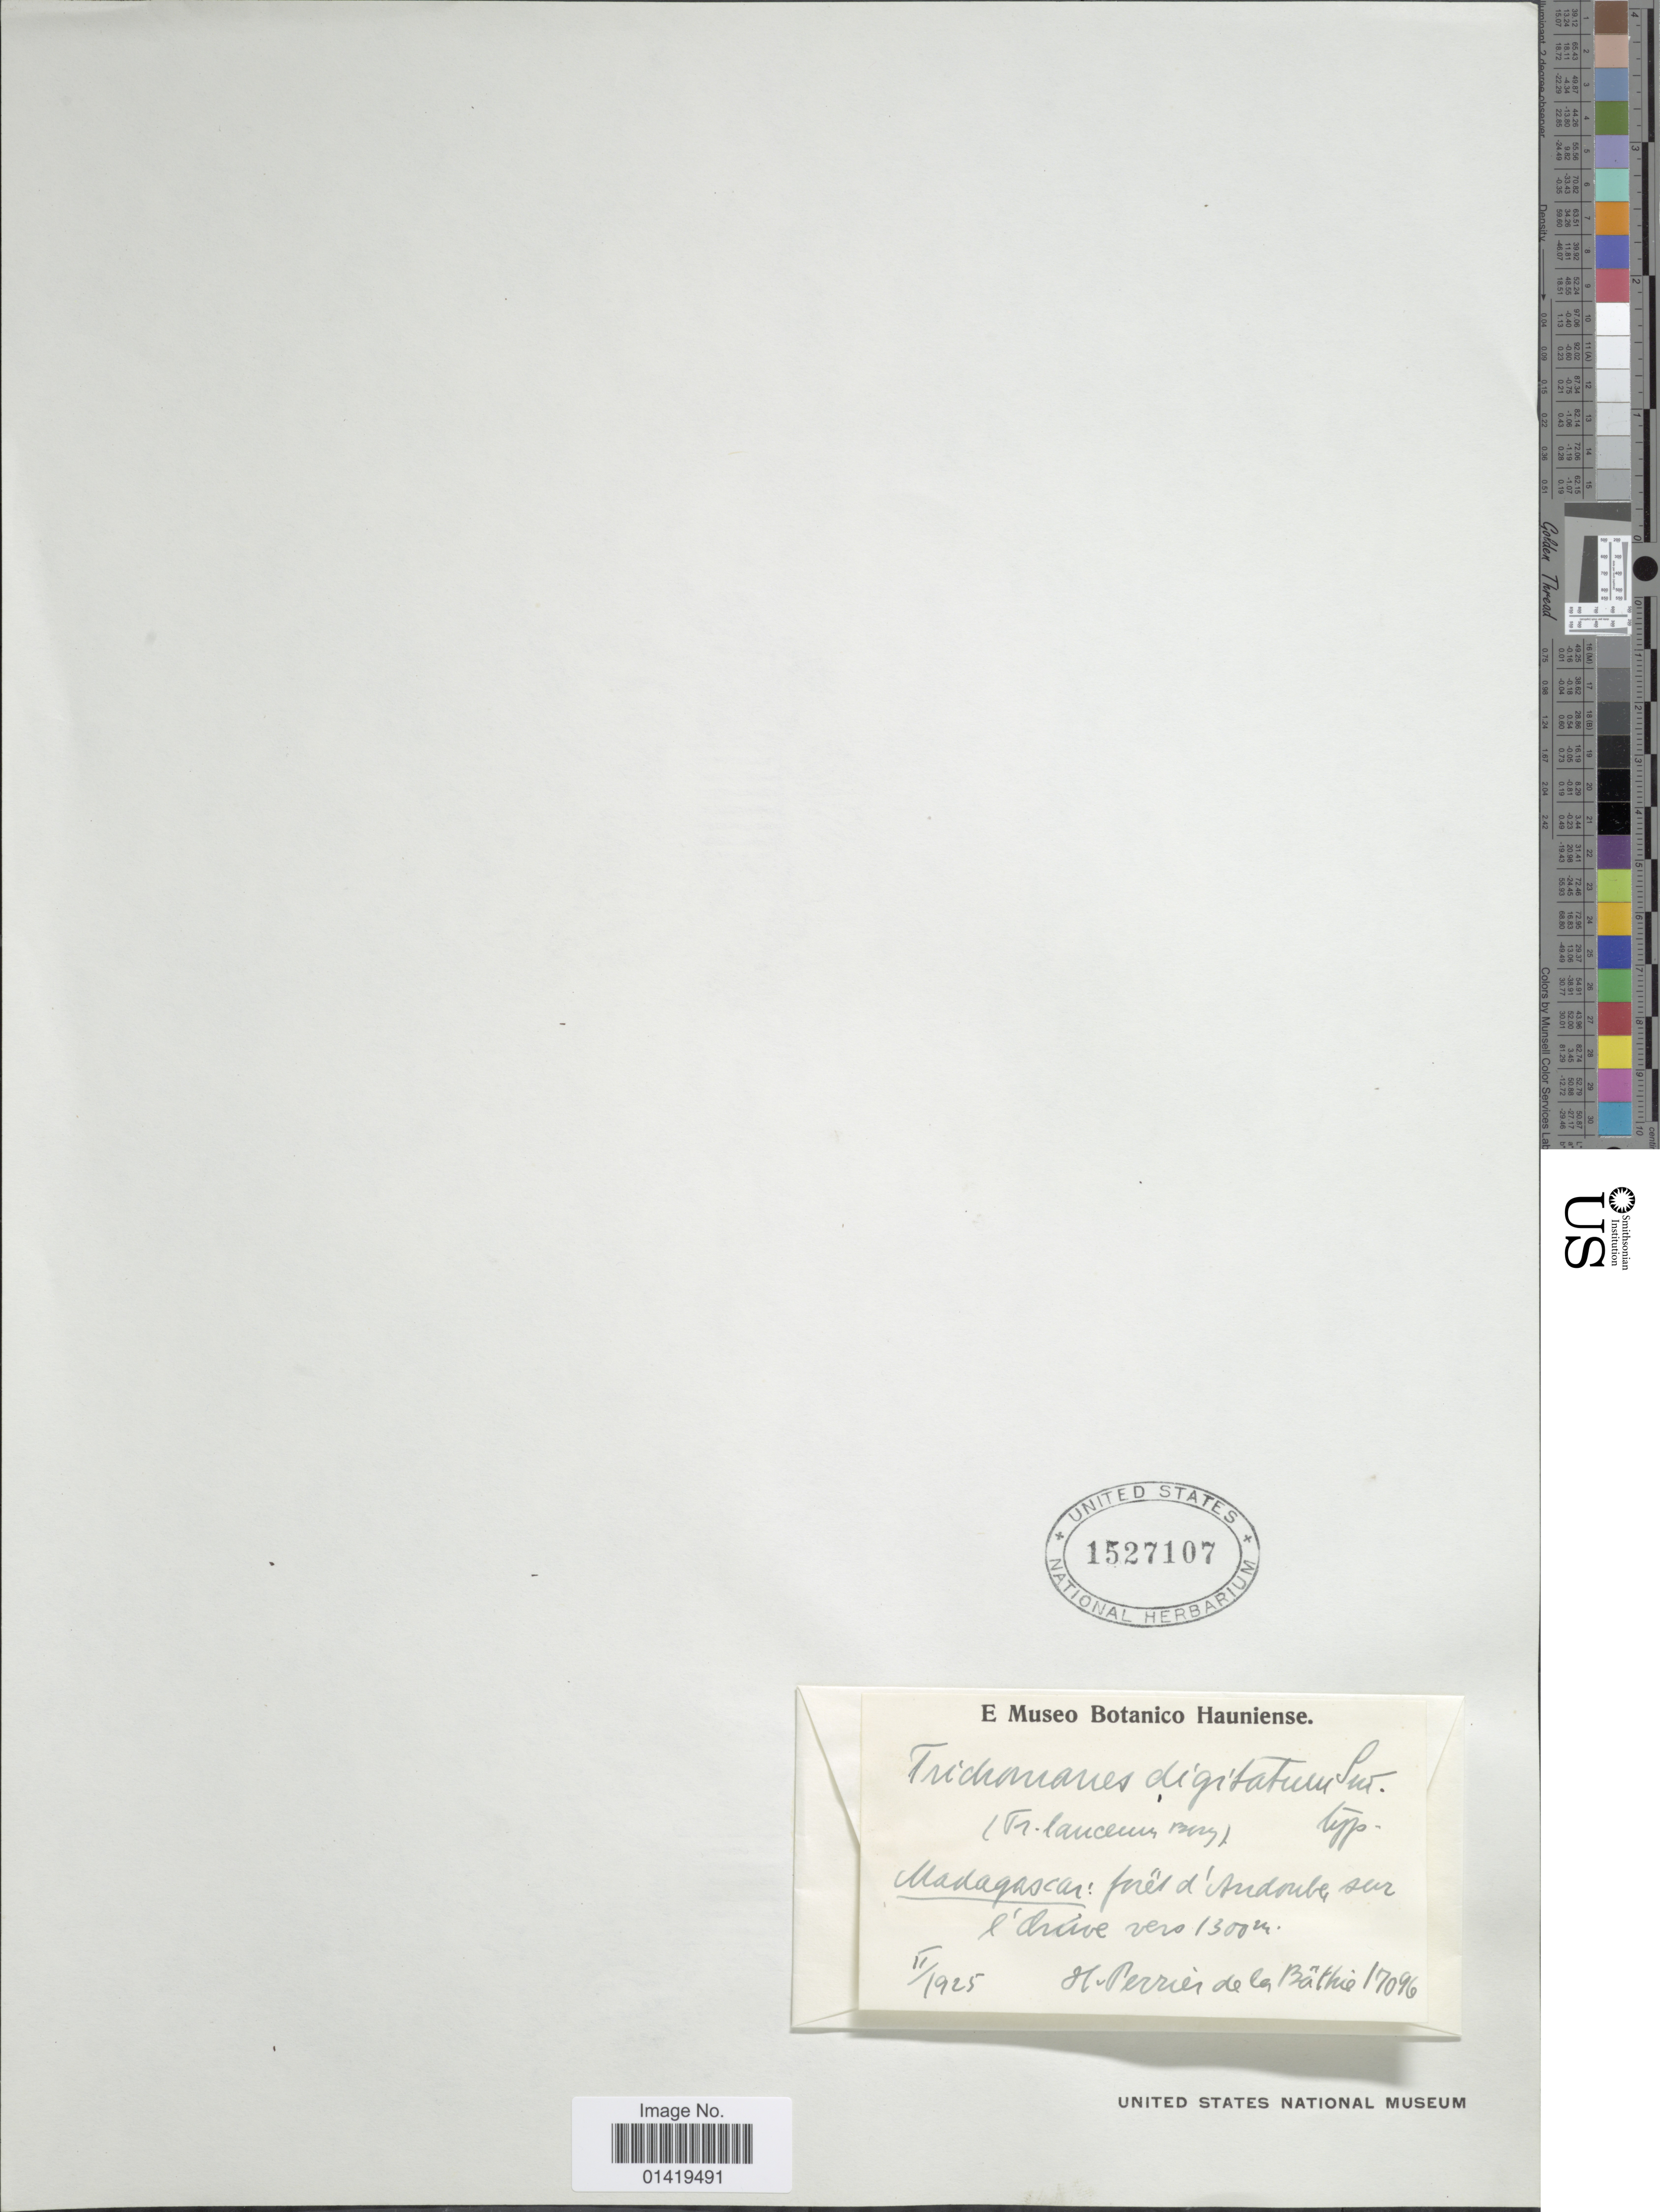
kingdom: Plantae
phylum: Tracheophyta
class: Polypodiopsida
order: Hymenophyllales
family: Hymenophyllaceae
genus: Hymenophyllum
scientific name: Hymenophyllum digitatum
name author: (Sw.) Fosberg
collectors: H. Perrier de la Bâthie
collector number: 17096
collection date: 1925-02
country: Madagascar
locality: Foret d'Andonbe [interpreted] sur l'Onive vers 1300 m.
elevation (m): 1300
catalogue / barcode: US 1527107